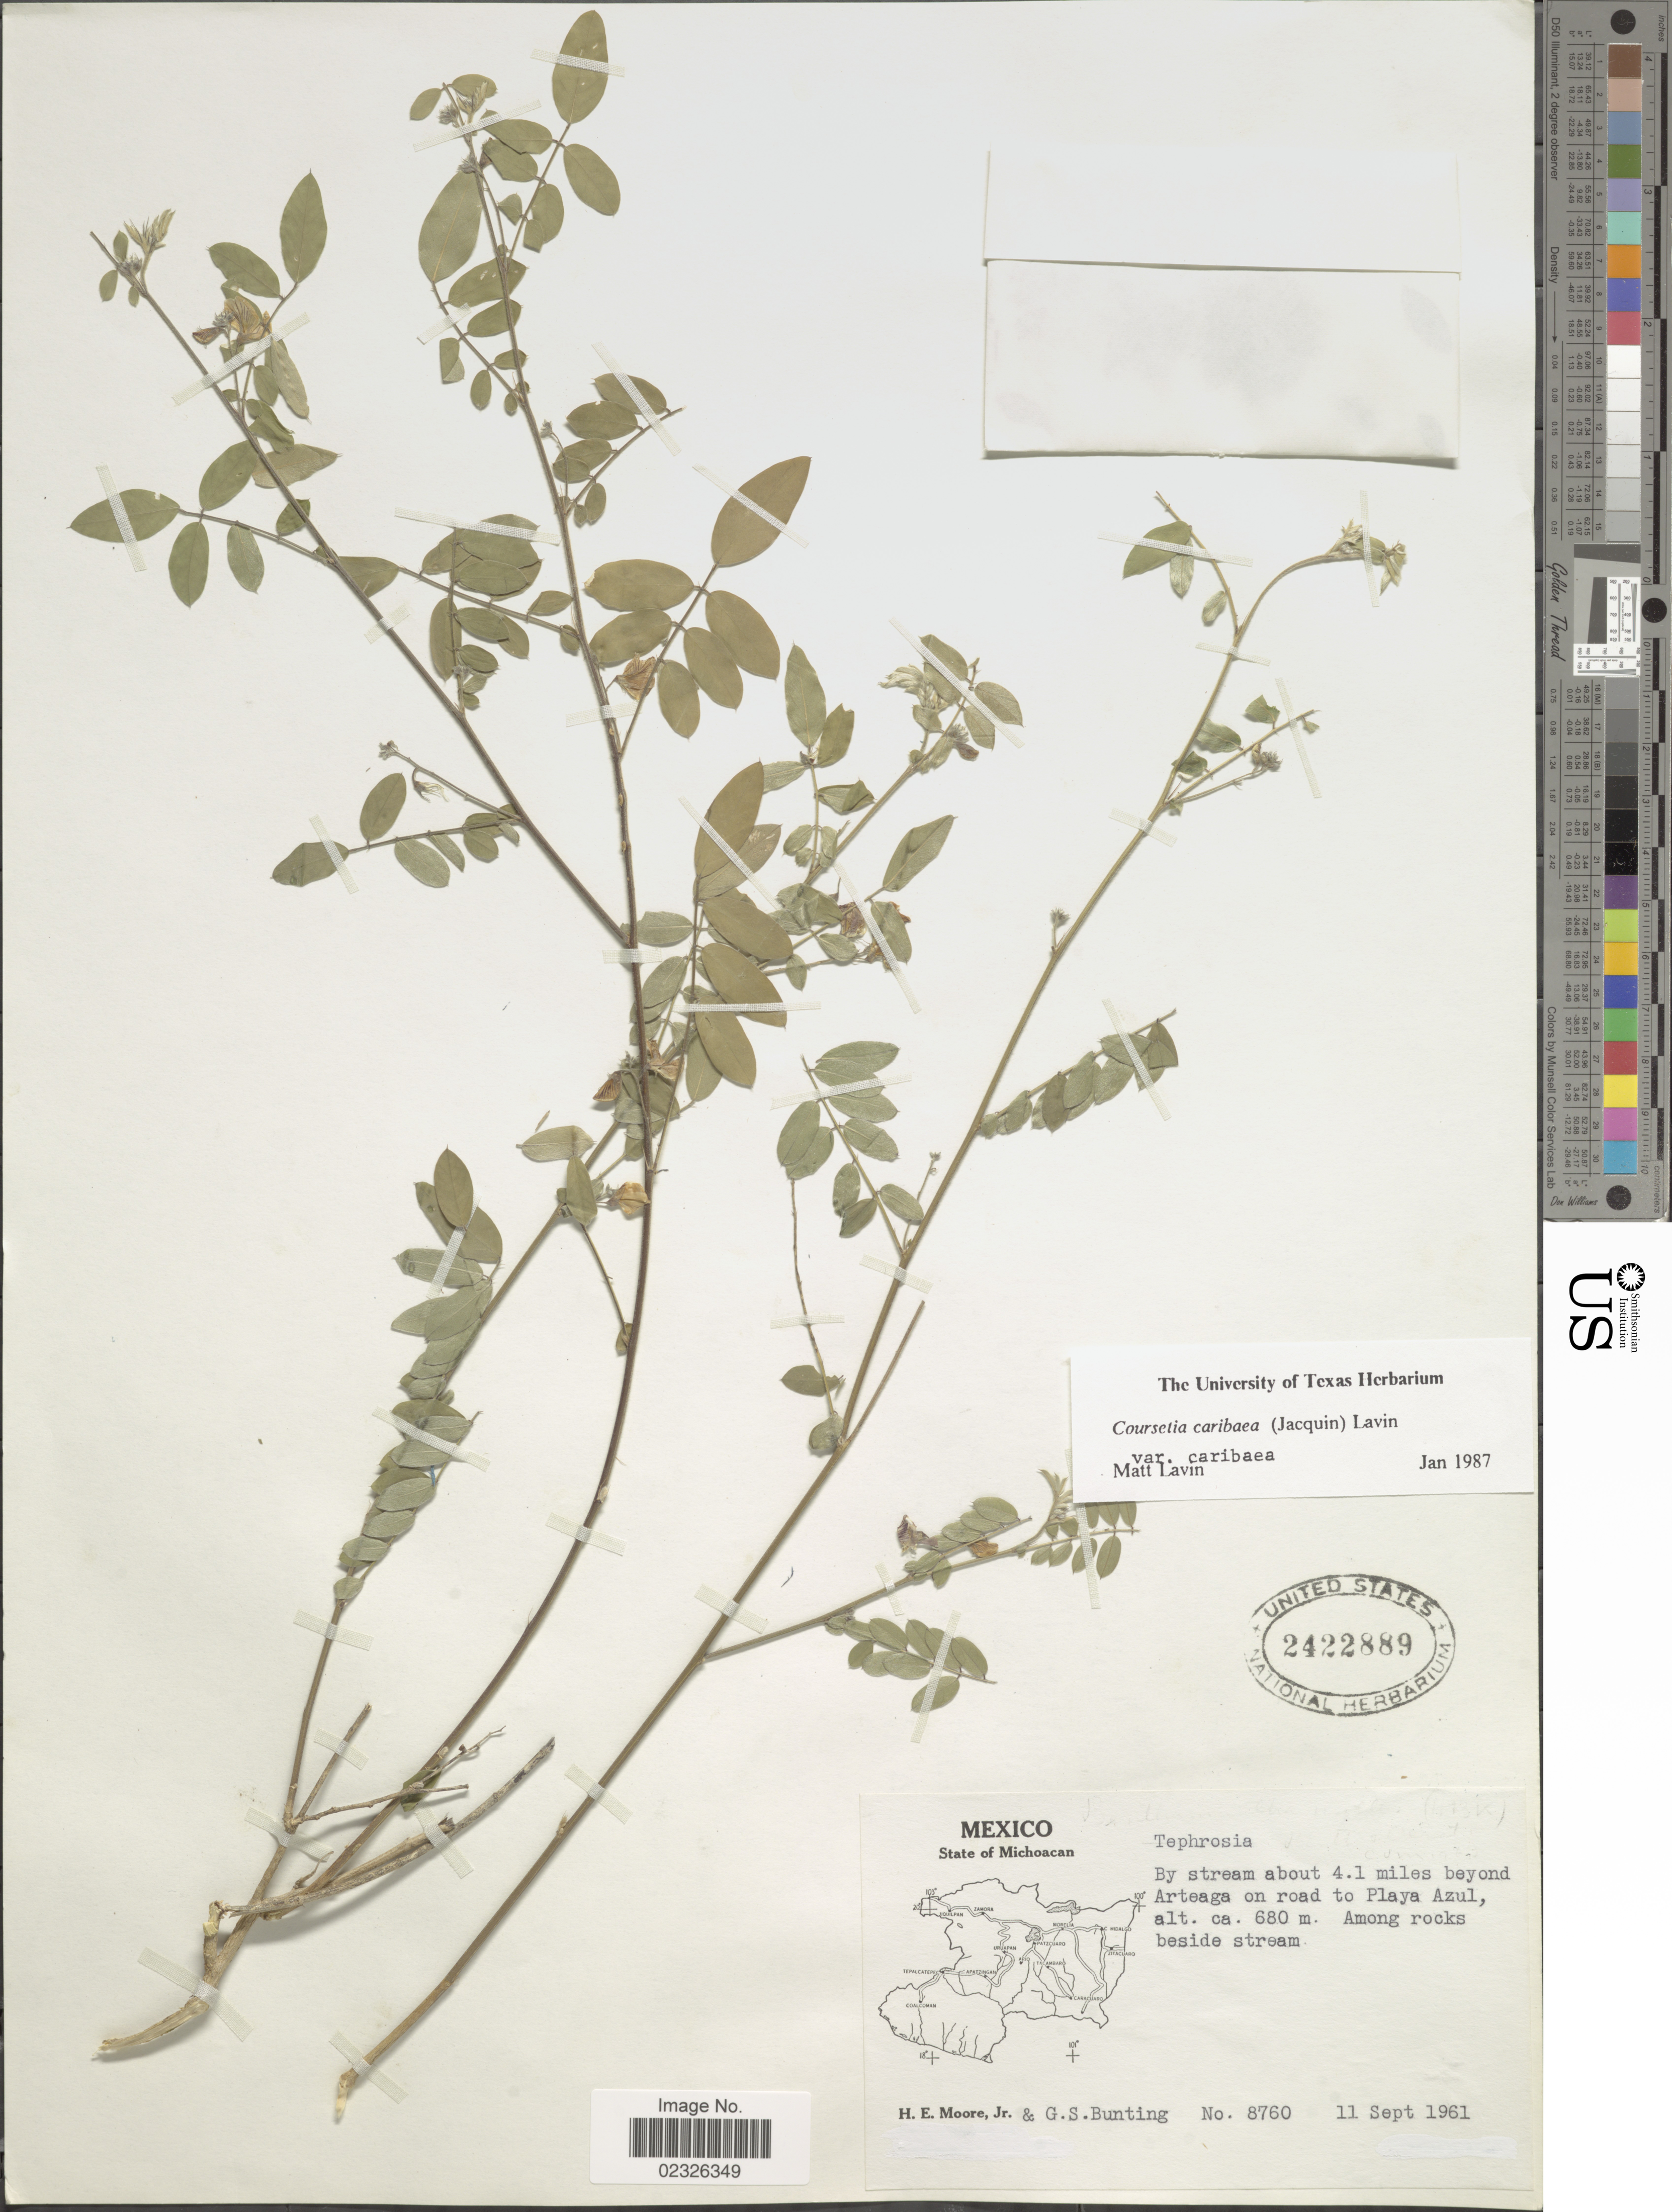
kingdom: Plantae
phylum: Tracheophyta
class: Magnoliopsida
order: Fabales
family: Fabaceae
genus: Coursetia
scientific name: Coursetia caribaea var. caribaea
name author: (Jacq.) Lavin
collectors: H. Moore & G. S. Bunting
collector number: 8760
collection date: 1961-09-11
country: Mexico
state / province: Michoacán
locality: By stream about 4.1 miles beyond Arteaga on road to Playa Azul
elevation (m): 680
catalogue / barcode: US 2422889